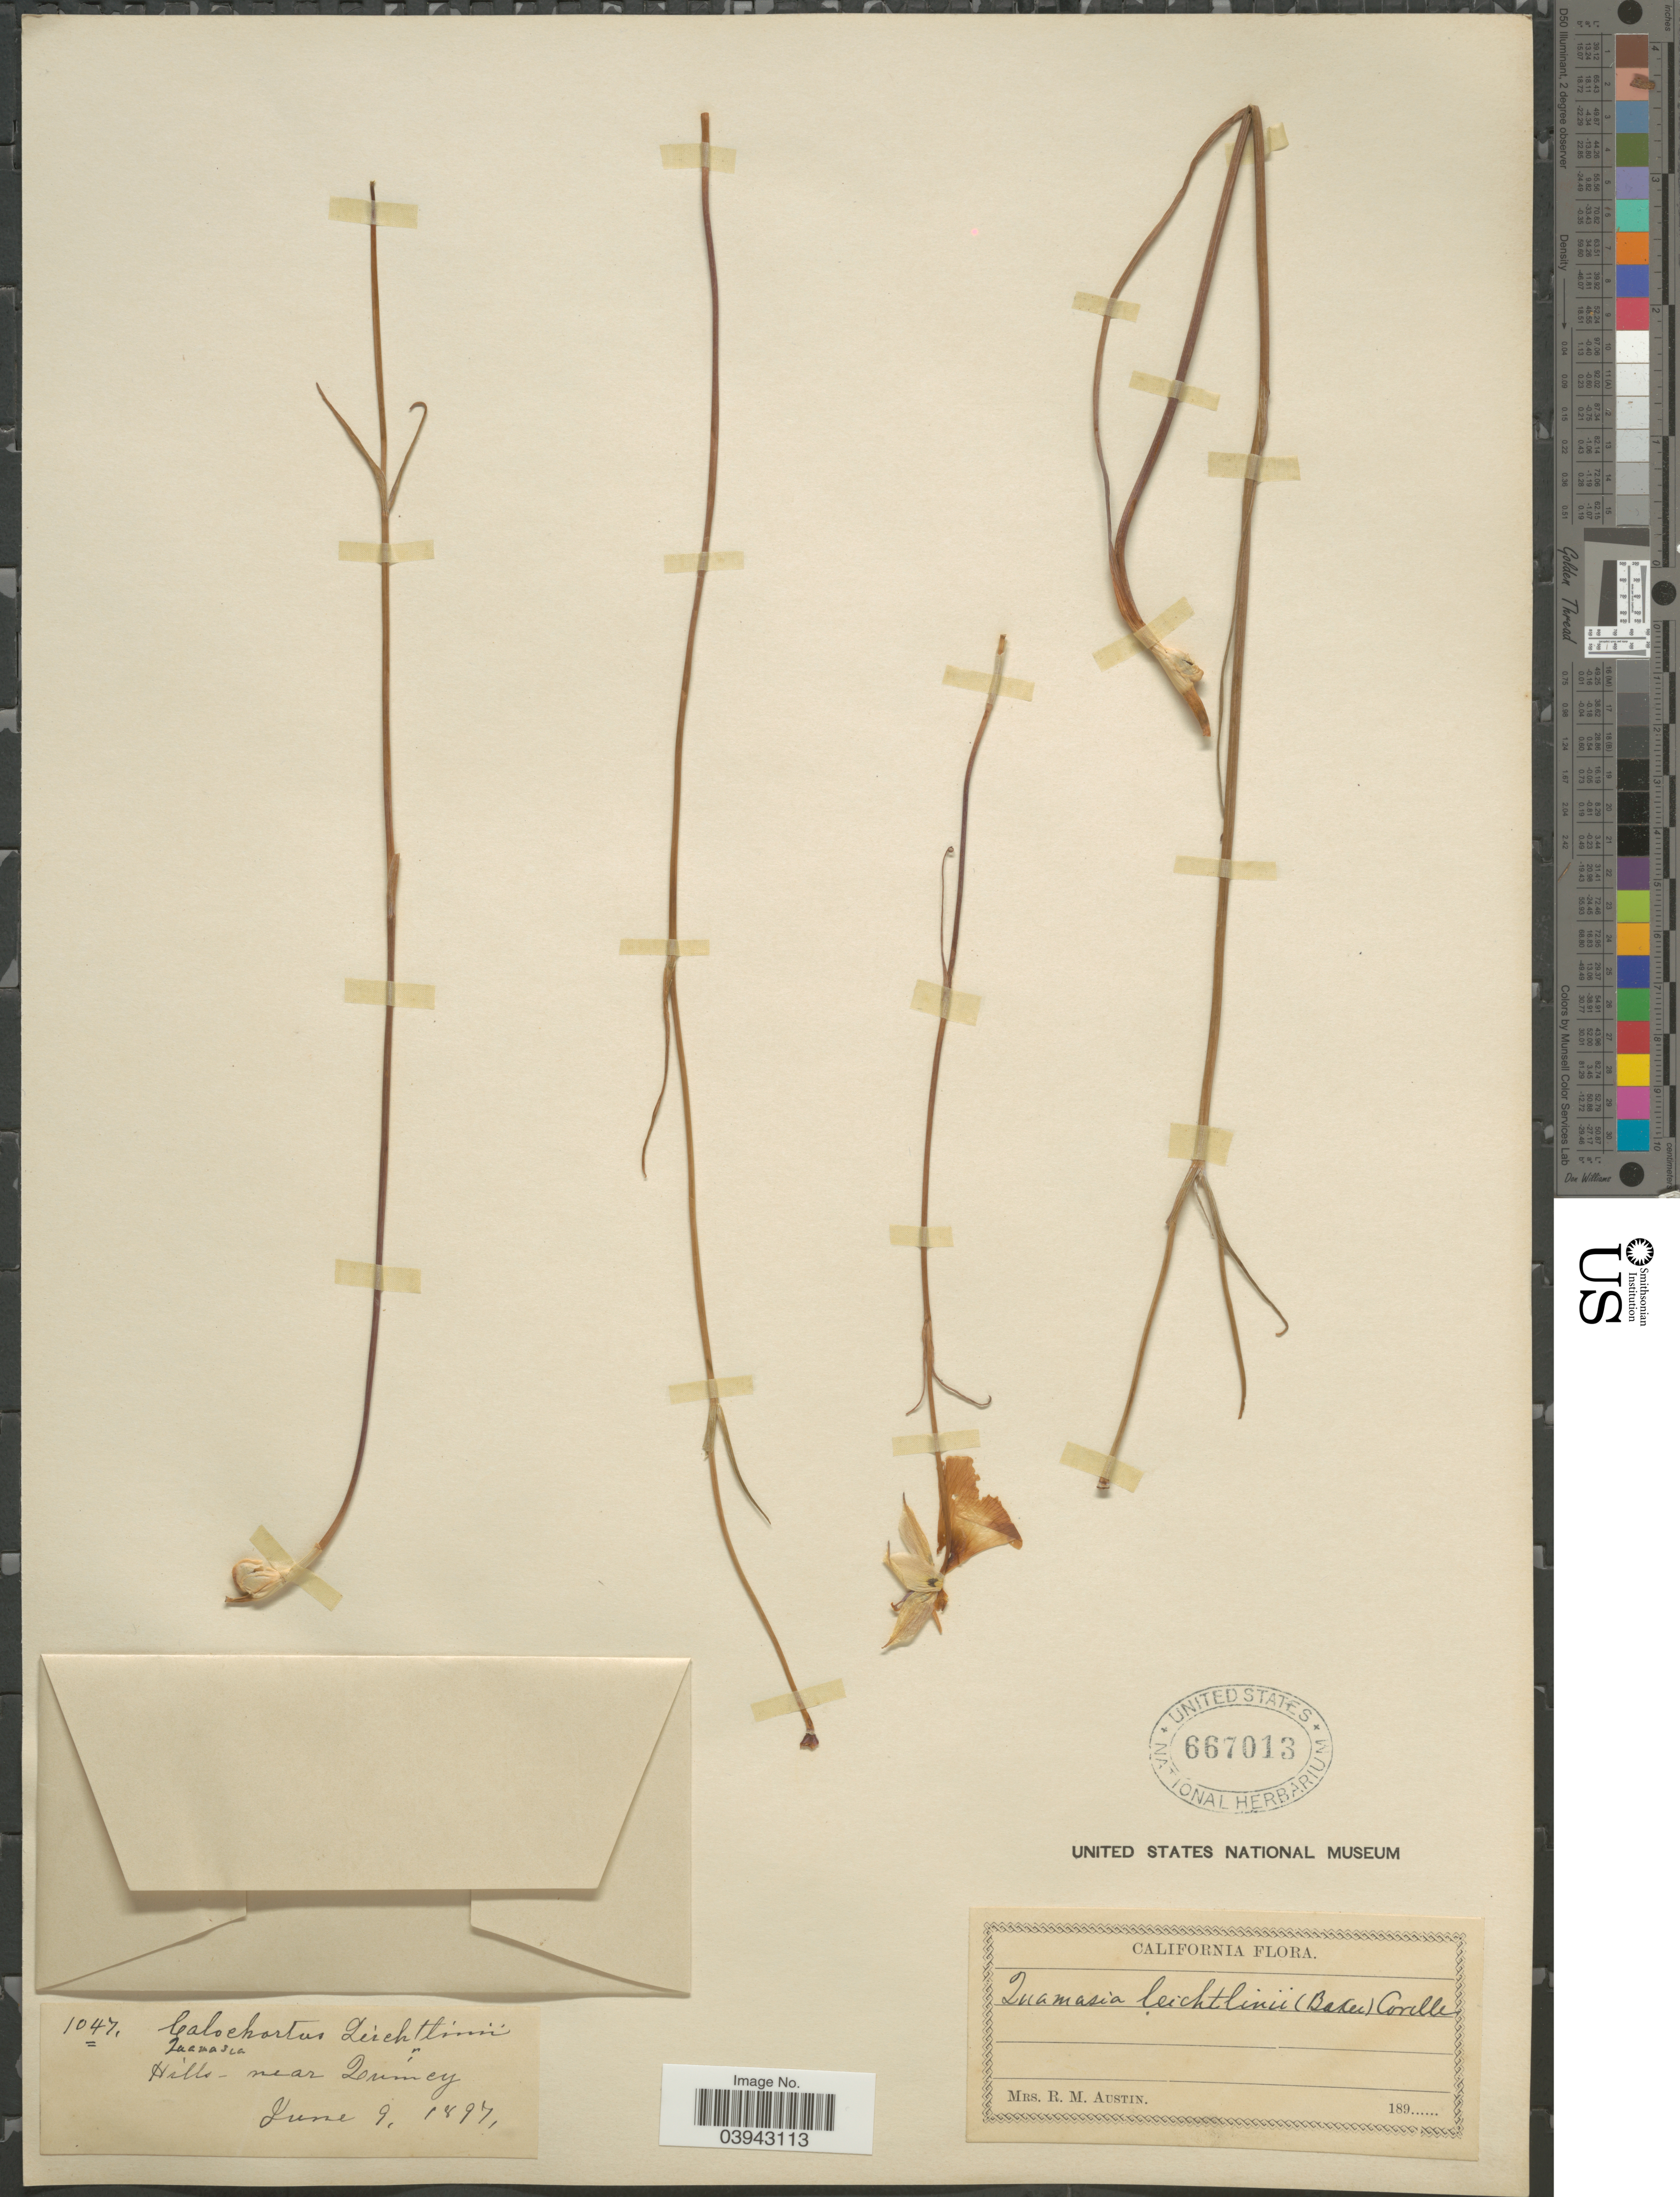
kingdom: Plantae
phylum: Tracheophyta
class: Liliopsida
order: Liliales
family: Liliaceae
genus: Calochortus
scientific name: Calochortus sp.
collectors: R. Austin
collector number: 1047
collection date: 1897-06-09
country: United States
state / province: California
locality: Hills - near Quincy.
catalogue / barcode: US 667013